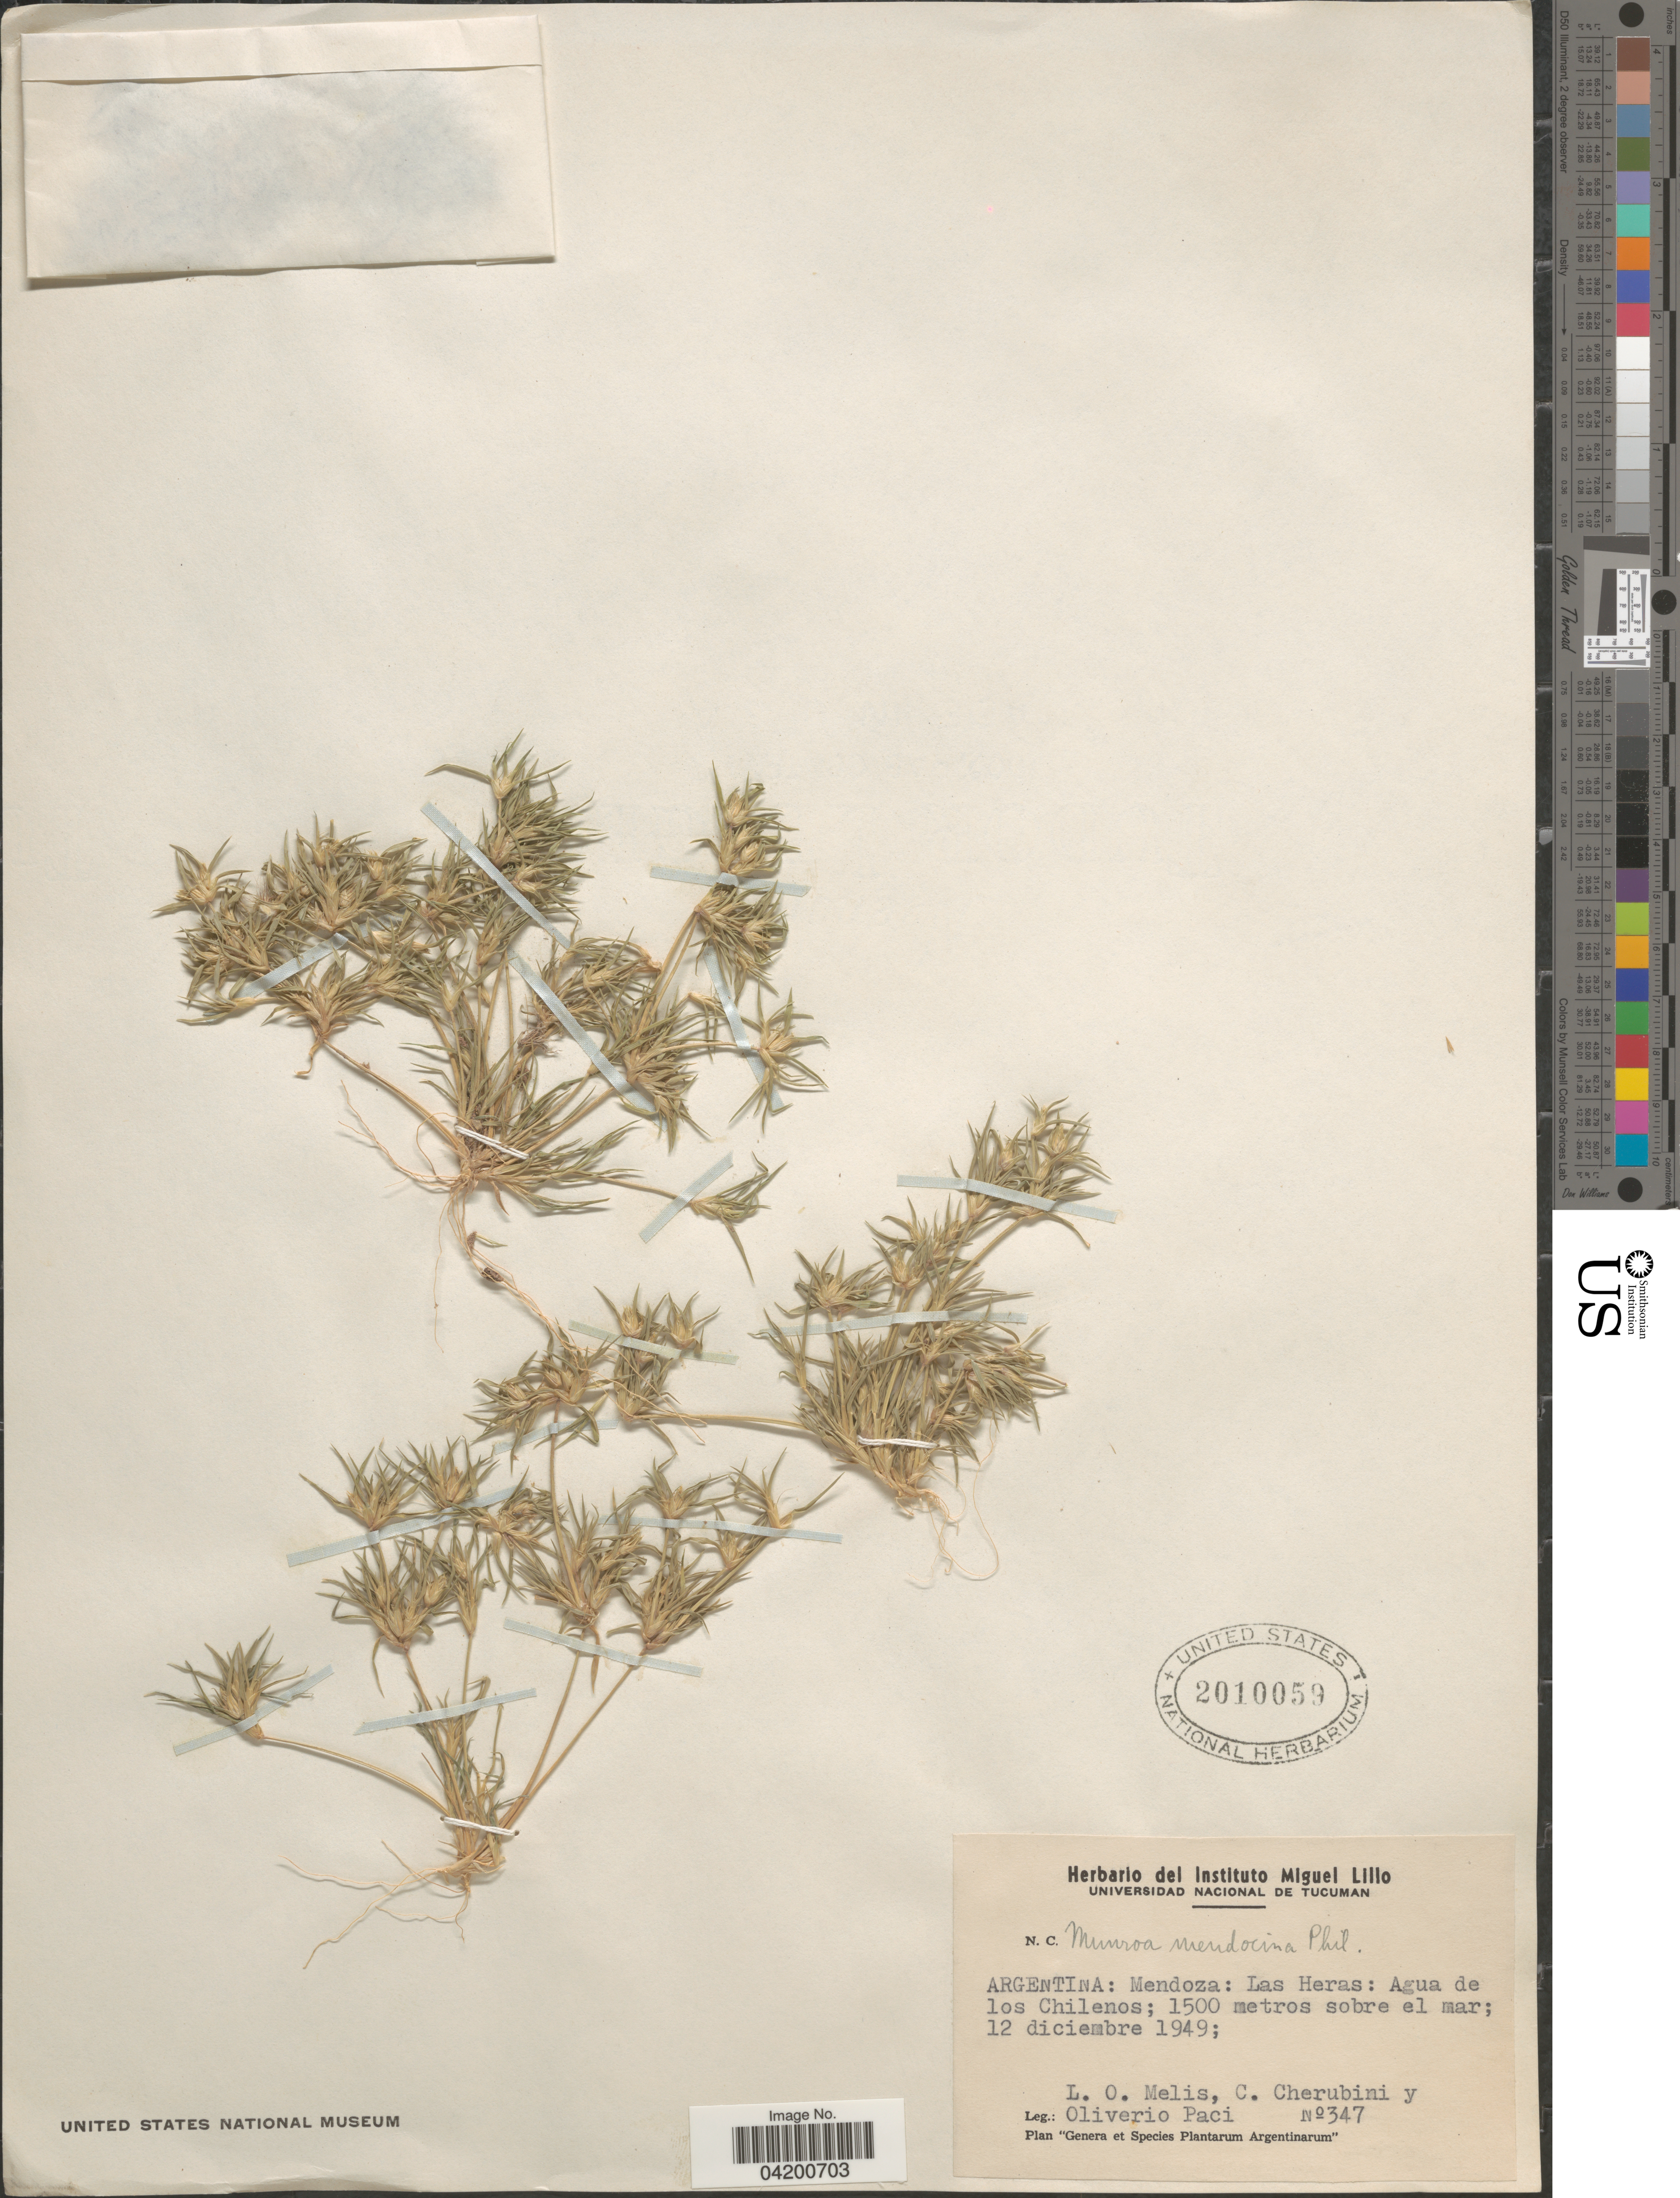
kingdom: Plantae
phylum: Tracheophyta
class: Liliopsida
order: Poales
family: Poaceae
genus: Munroa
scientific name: Munroa mendocina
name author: Phil.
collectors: L. Melis, C. Cherubini & O. Paci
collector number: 347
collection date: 1949-12-12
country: Argentina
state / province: Mendoza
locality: Las Heras: Agua de los Chilenos.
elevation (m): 1500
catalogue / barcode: US 2010059